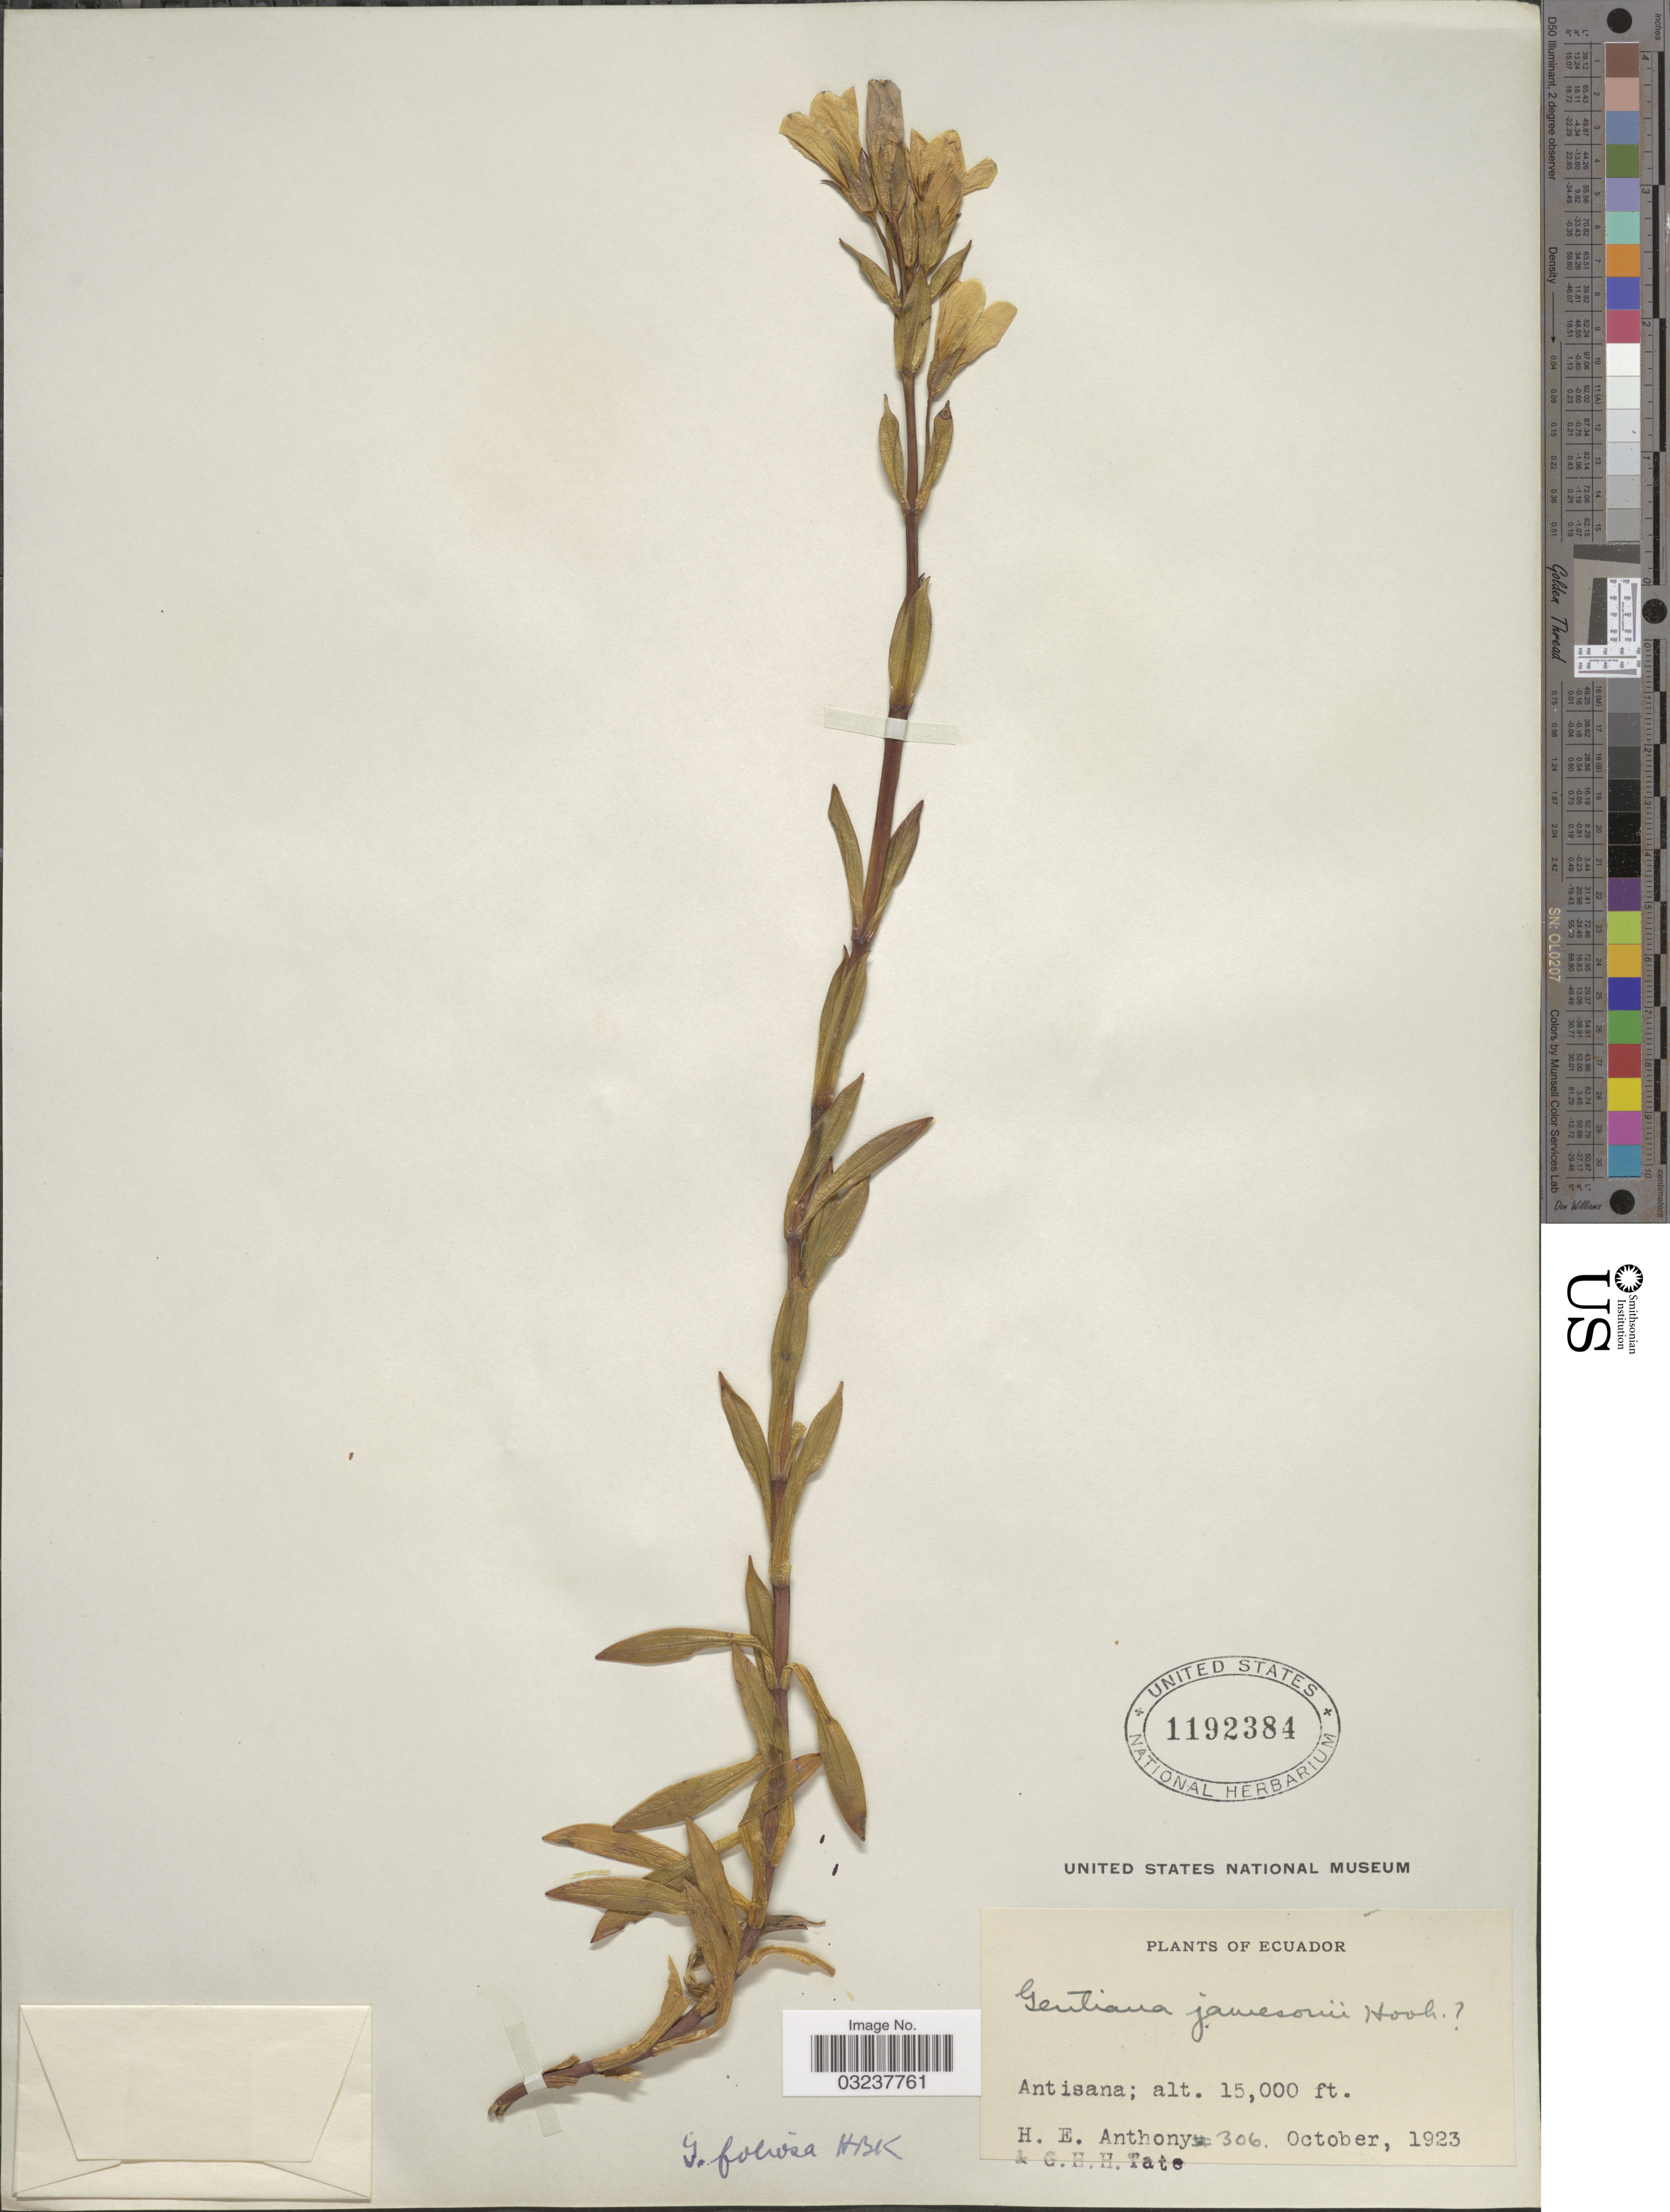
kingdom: Plantae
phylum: Tracheophyta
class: Magnoliopsida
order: Gentianales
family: Gentianaceae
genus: Gentianella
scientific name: Gentianella foliosa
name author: (Kunth) Fabris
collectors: H. E. Anthony & G. H. H.Tate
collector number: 306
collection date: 1923-10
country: Ecuador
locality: Antisana.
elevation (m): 4572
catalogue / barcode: US 1192384